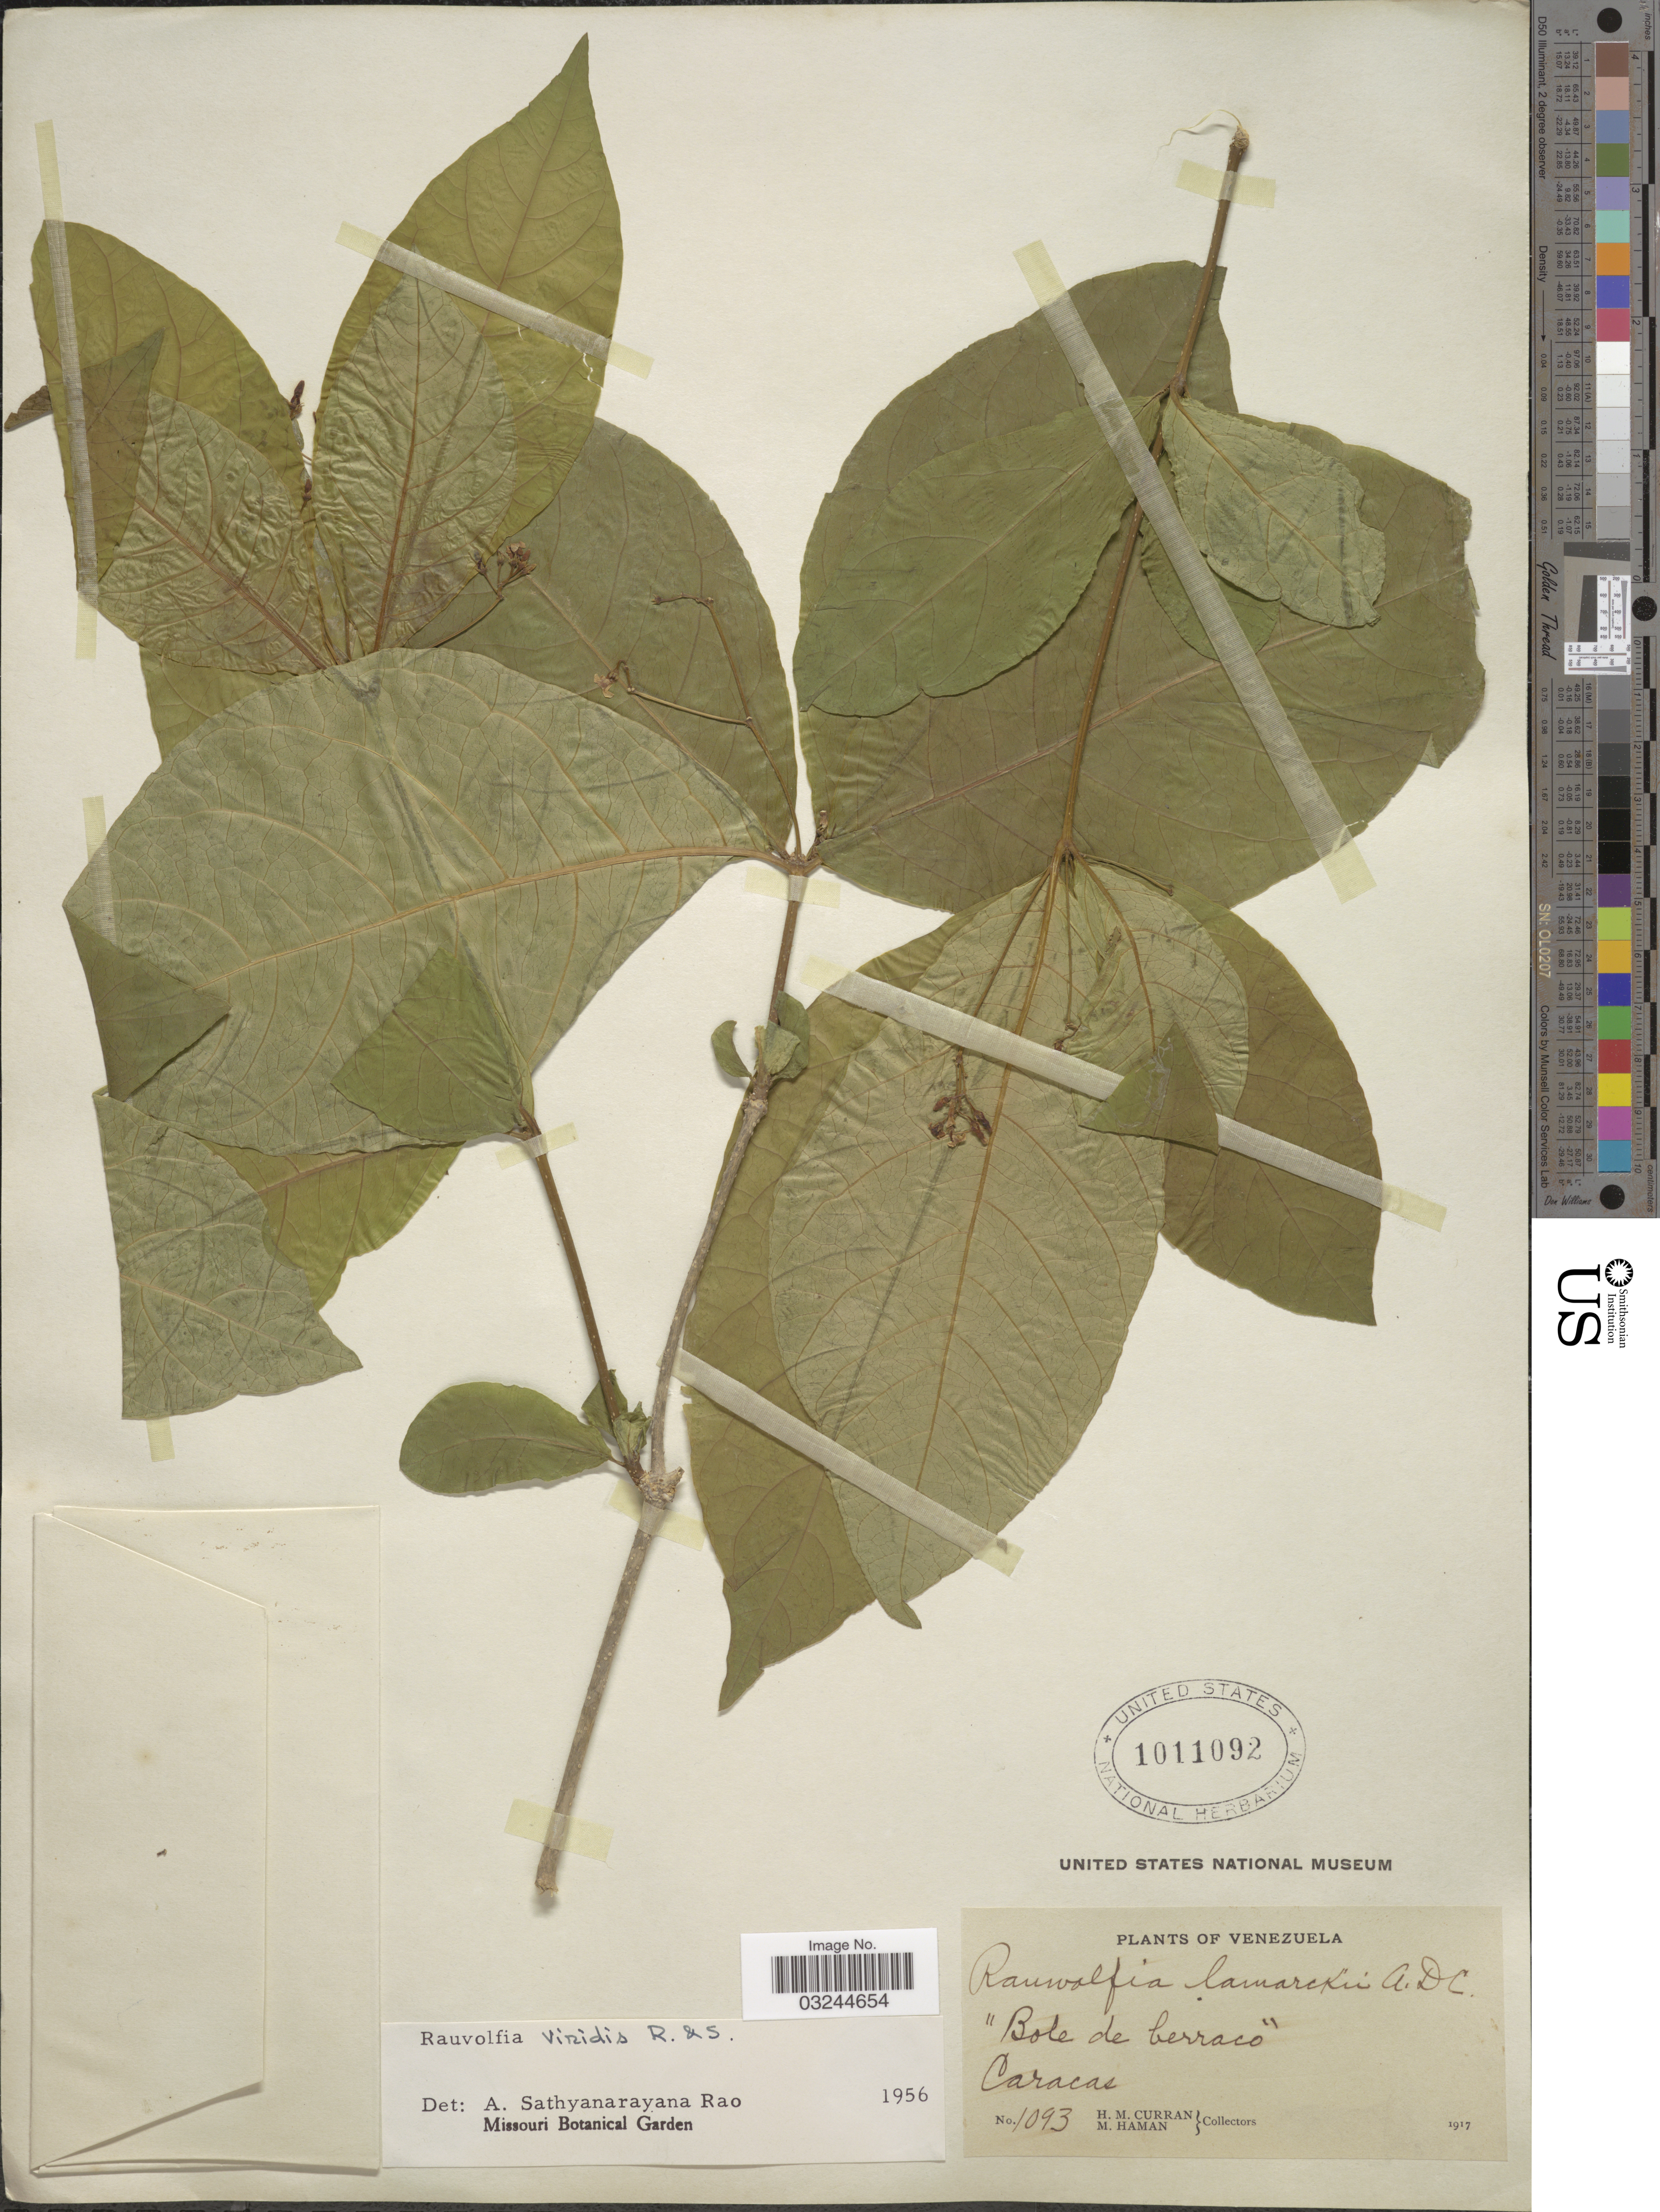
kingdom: Plantae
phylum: Tracheophyta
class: Magnoliopsida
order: Gentianales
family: Apocynaceae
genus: Rauvolfia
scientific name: Rauvolfia viridis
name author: Willd. ex Roem. & Schult.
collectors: H. M. Curran & M. Haman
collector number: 1093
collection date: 1917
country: Venezuela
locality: Caracas.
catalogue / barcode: US 1011092